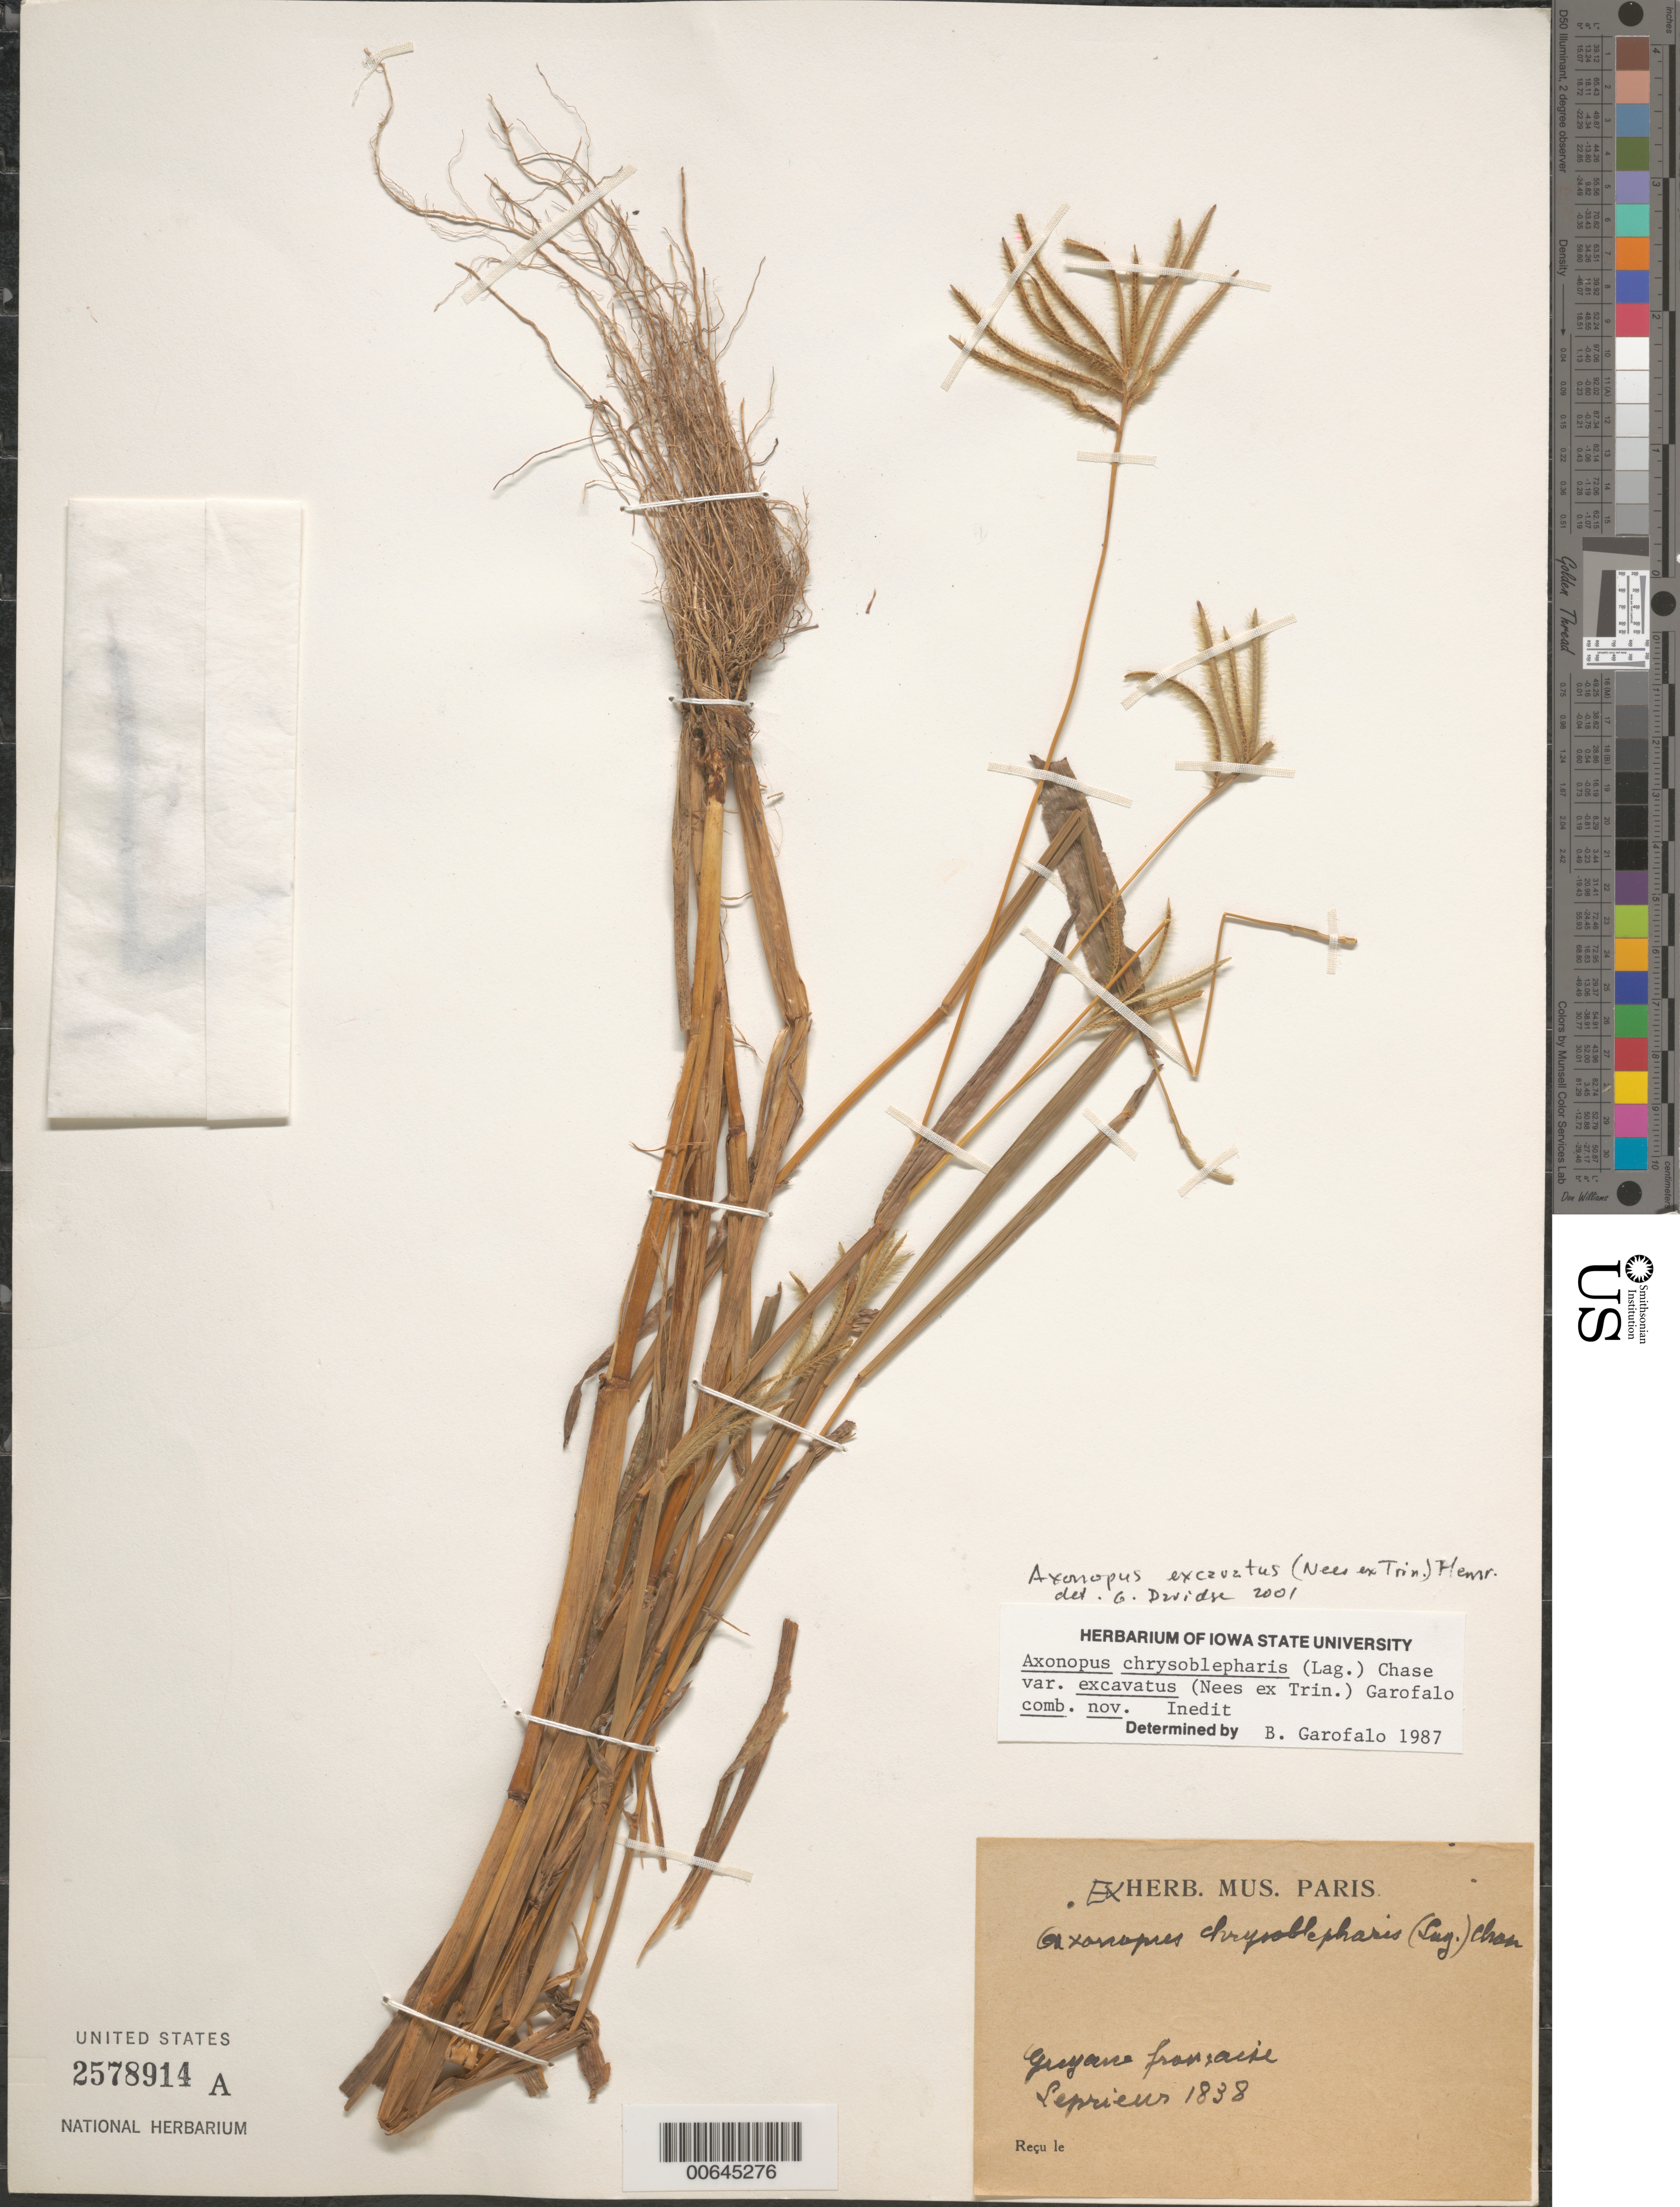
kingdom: Plantae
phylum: Tracheophyta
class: Liliopsida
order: Poales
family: Poaceae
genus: Axonopus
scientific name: Axonopus excavatus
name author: (Nees ex Trin.) Henr.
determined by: Davidse, Gerrit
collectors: F. M. R. Leprieur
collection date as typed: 1838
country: French Guiana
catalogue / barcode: US 2578914A